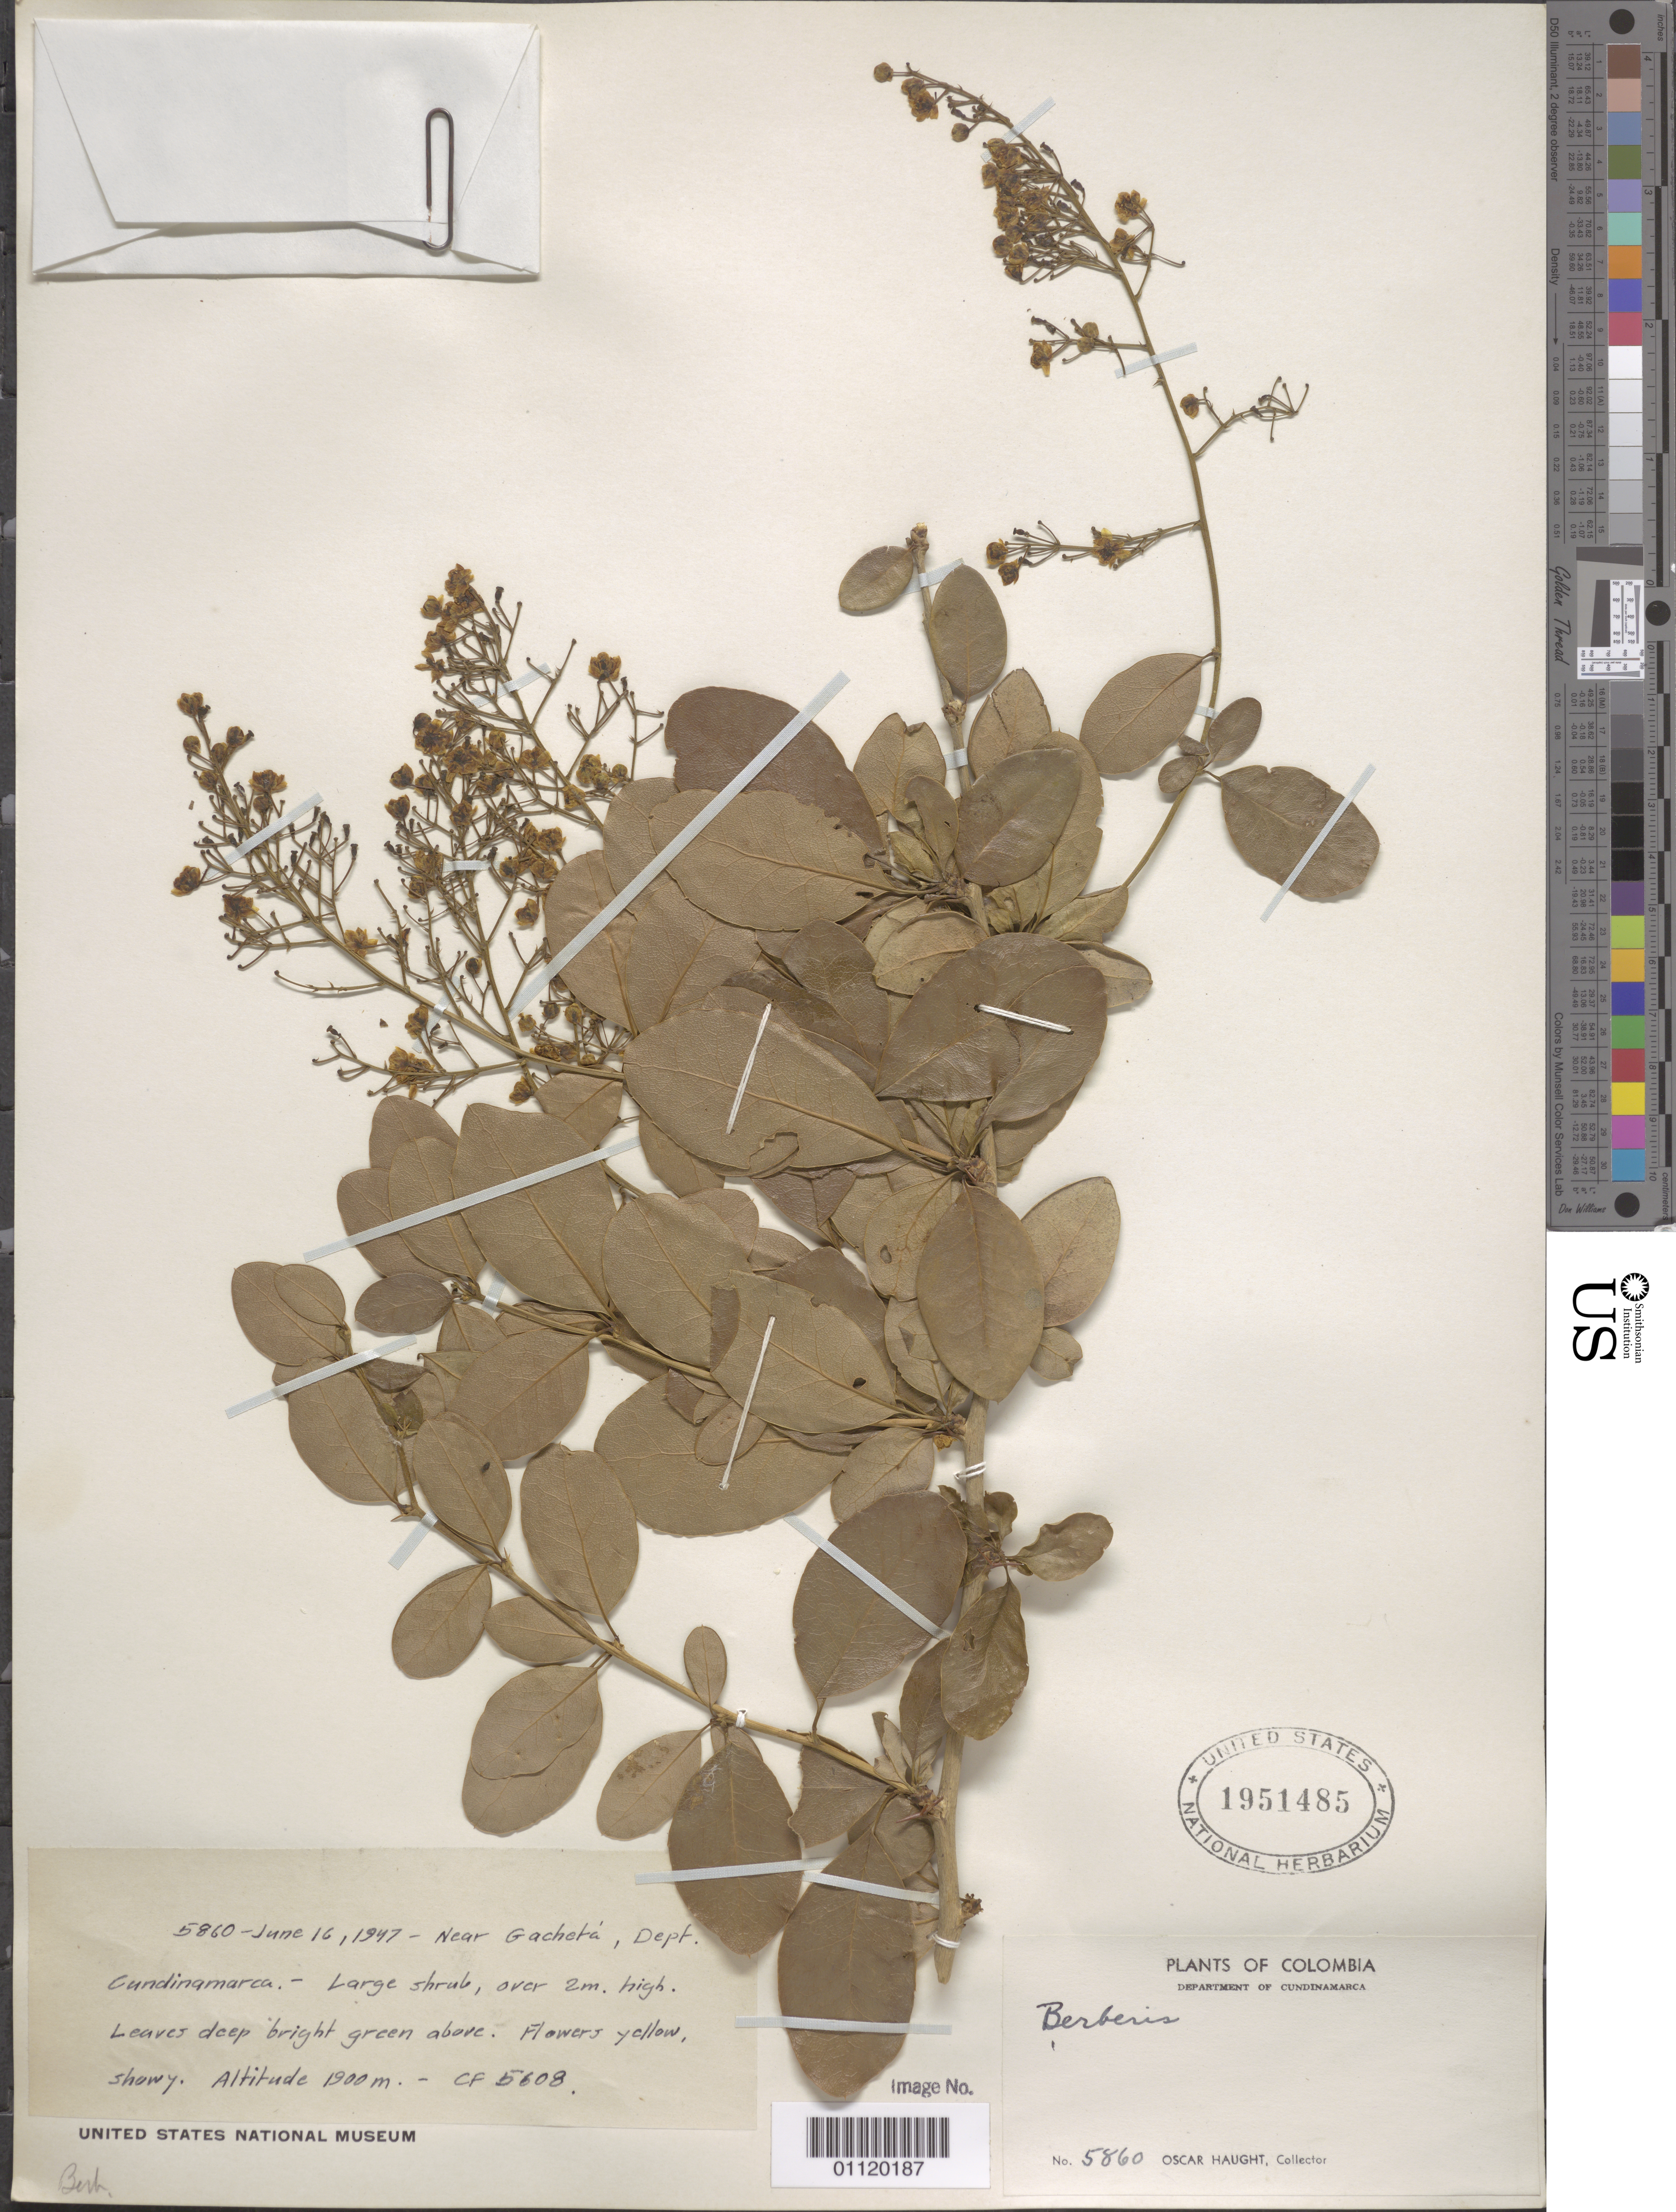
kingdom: Plantae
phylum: Tracheophyta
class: Magnoliopsida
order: Ranunculales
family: Berberidaceae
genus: Berberis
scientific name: Berberis sp.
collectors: O. L. Haught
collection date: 1947-06-16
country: Colombia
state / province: Cundinamarca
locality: Near Gacheta.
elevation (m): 1900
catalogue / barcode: US 1951485